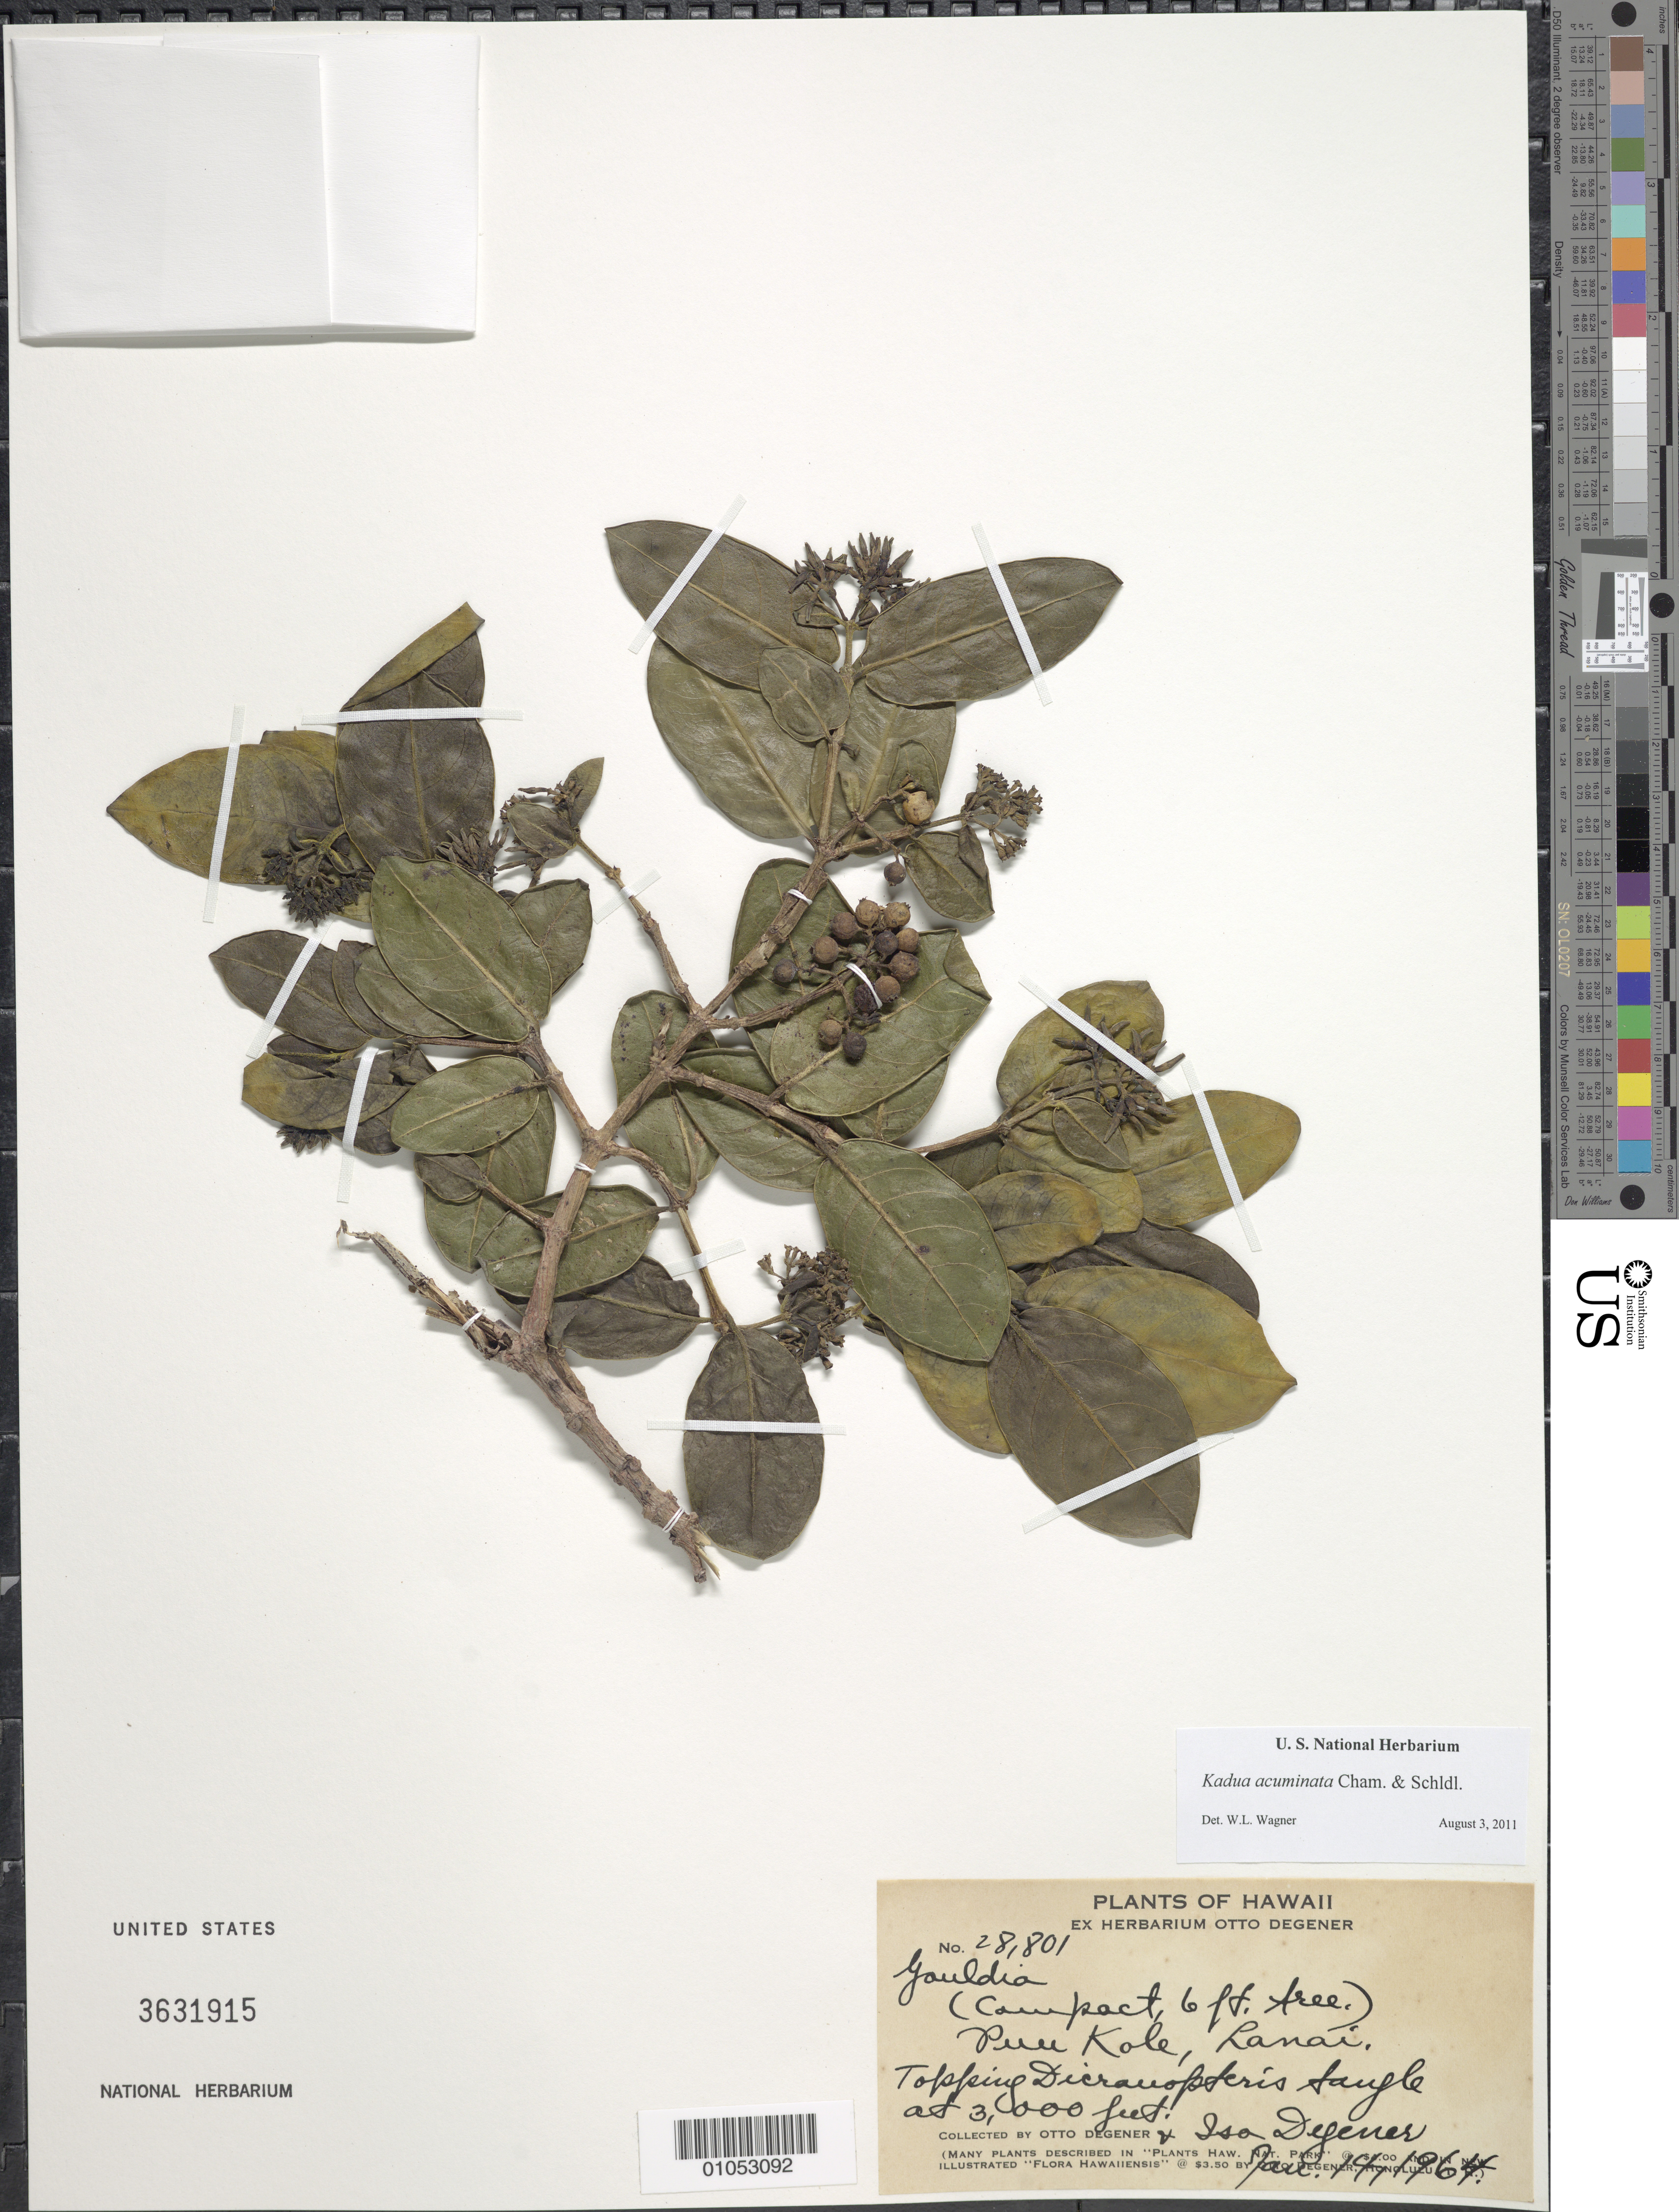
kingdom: Plantae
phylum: Tracheophyta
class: Magnoliopsida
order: Gentianales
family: Rubiaceae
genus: Kadua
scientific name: Kadua acuminata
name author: Cham. & Schltdl.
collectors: O. Degener & I. Degener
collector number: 28801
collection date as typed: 14 Jan 1964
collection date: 1964-01-14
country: United States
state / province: Hawaii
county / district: Maui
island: Lana'i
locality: Puu Kole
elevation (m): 914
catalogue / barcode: US 3631915